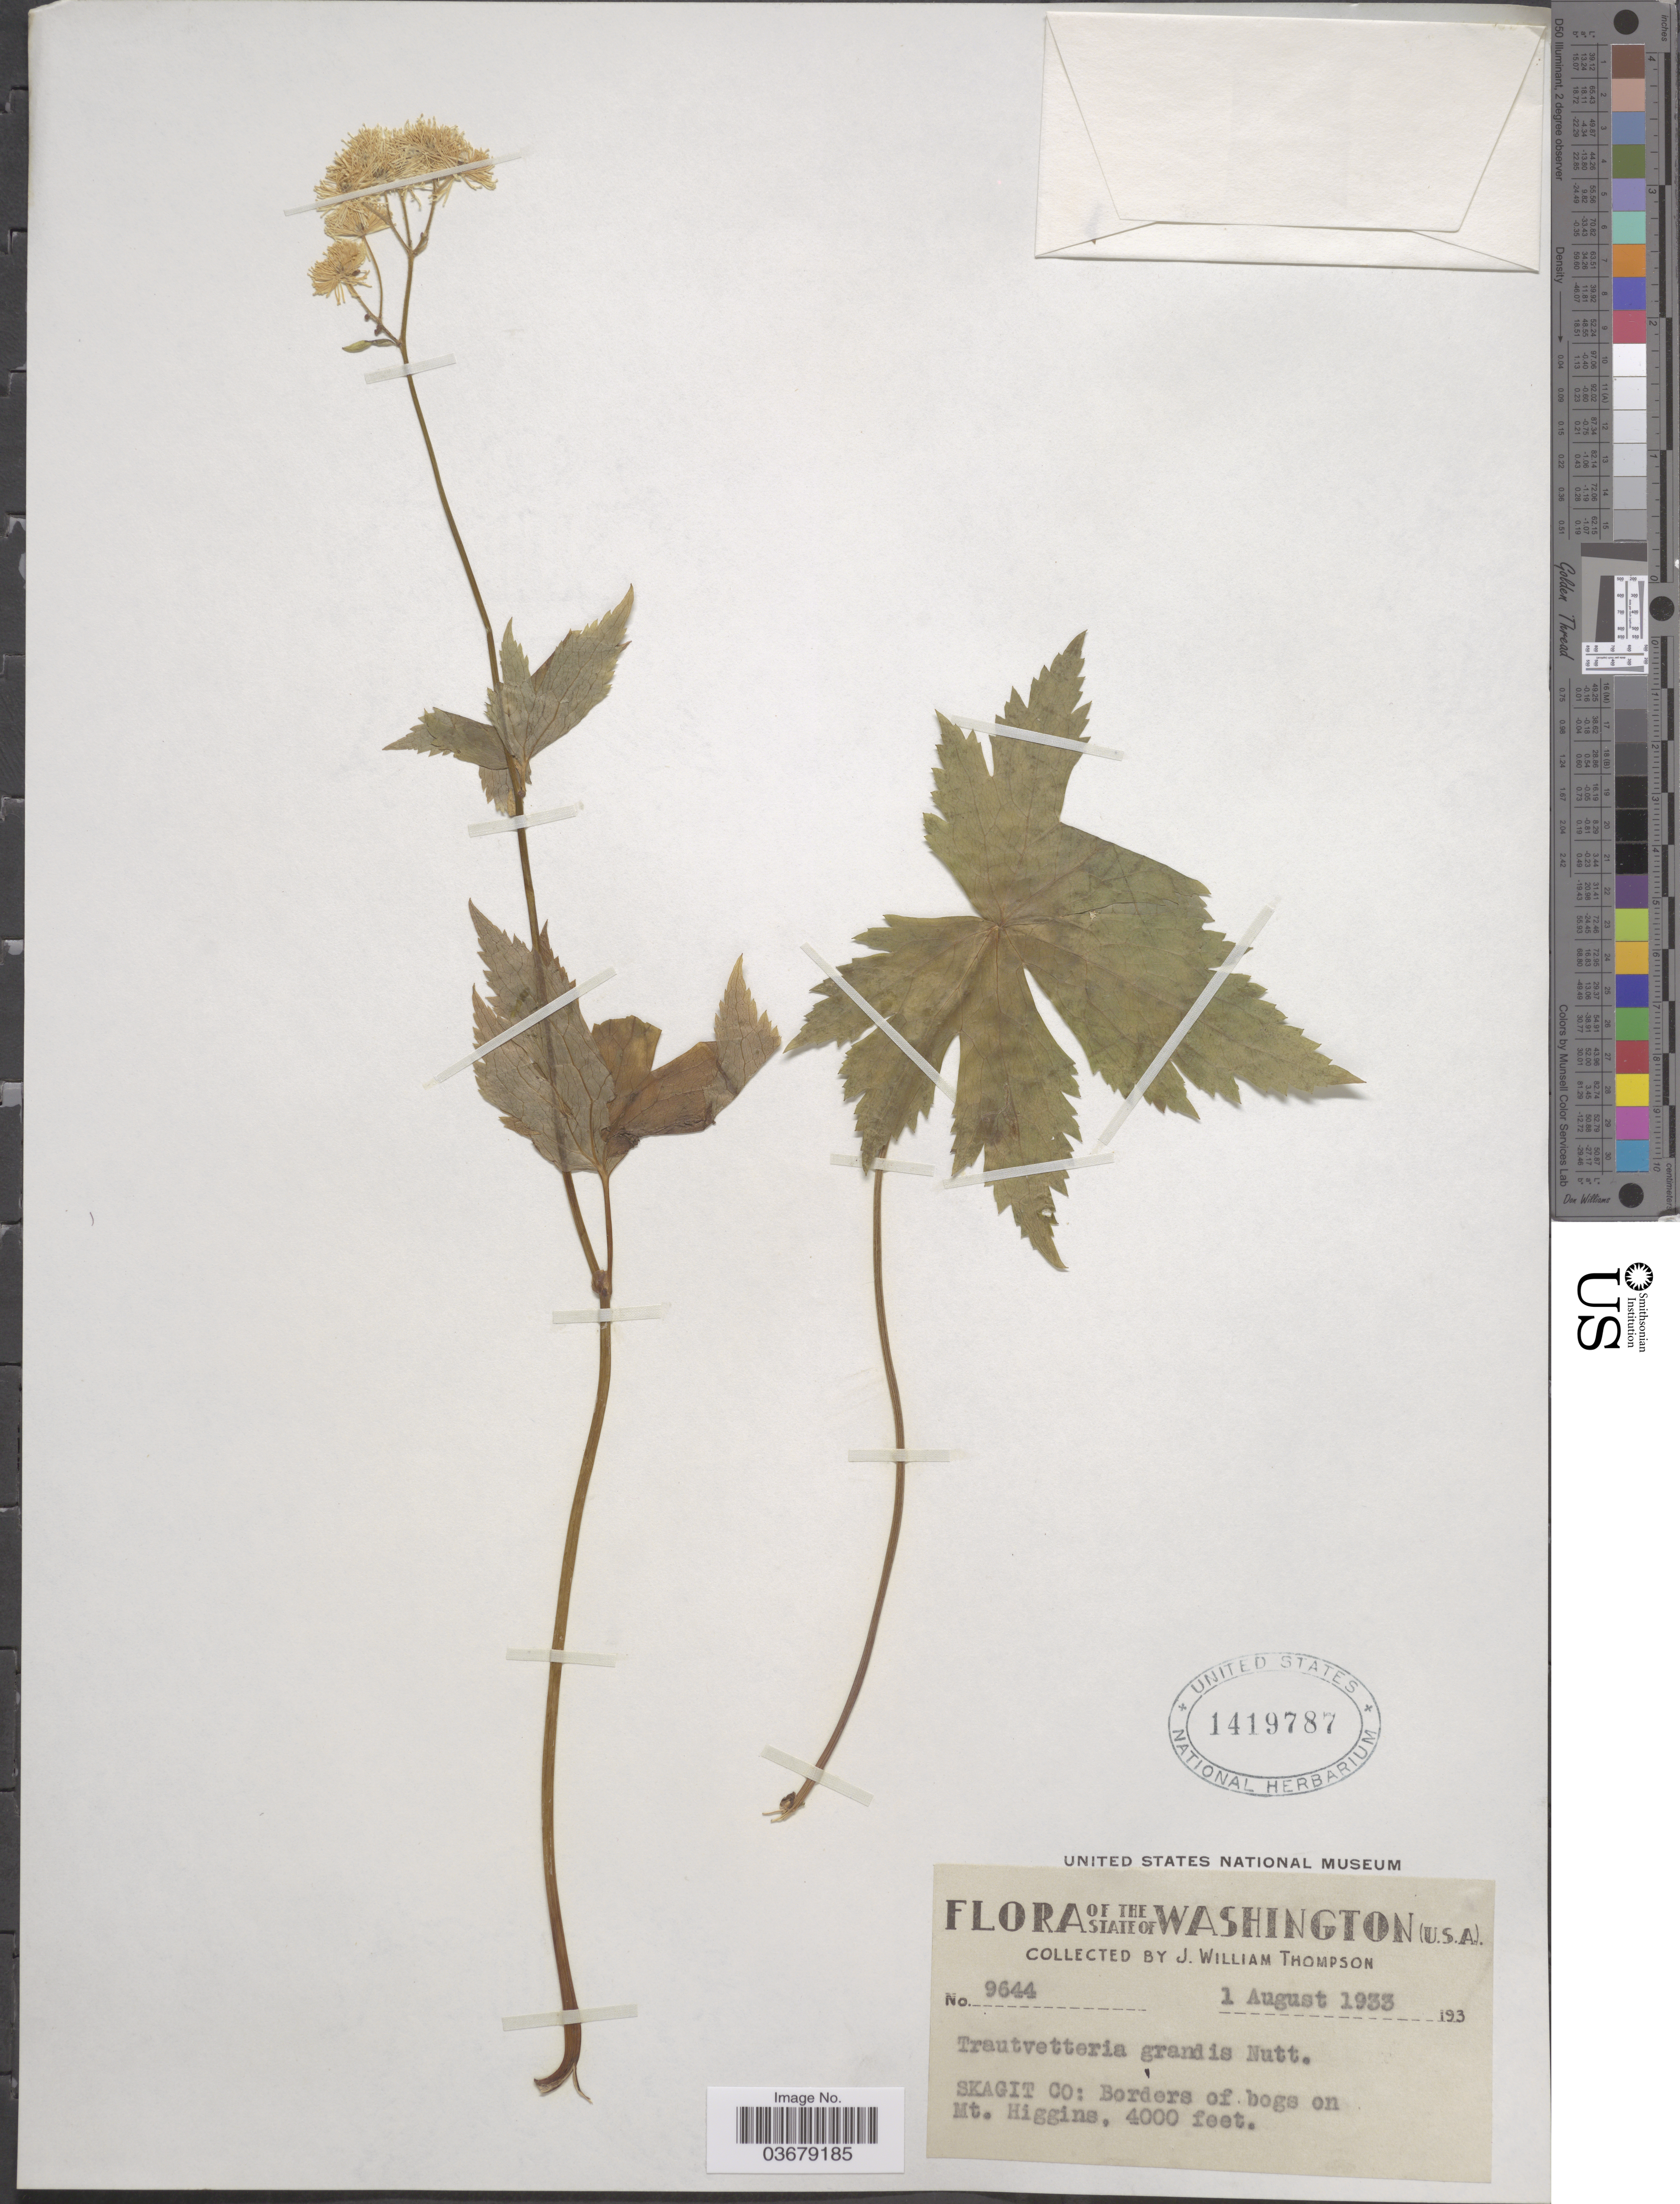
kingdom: Plantae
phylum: Tracheophyta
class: Magnoliopsida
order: Ranunculales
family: Ranunculaceae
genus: Trautvetteria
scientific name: Trautvetteria caroliniensis var. grandis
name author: (Water) Vail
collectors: J. W. Thompson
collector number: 9644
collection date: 1933-08-01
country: United States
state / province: Washington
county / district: Skagit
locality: Skagit Co: On Mt. Higgins.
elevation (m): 1219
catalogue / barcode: US 1419787